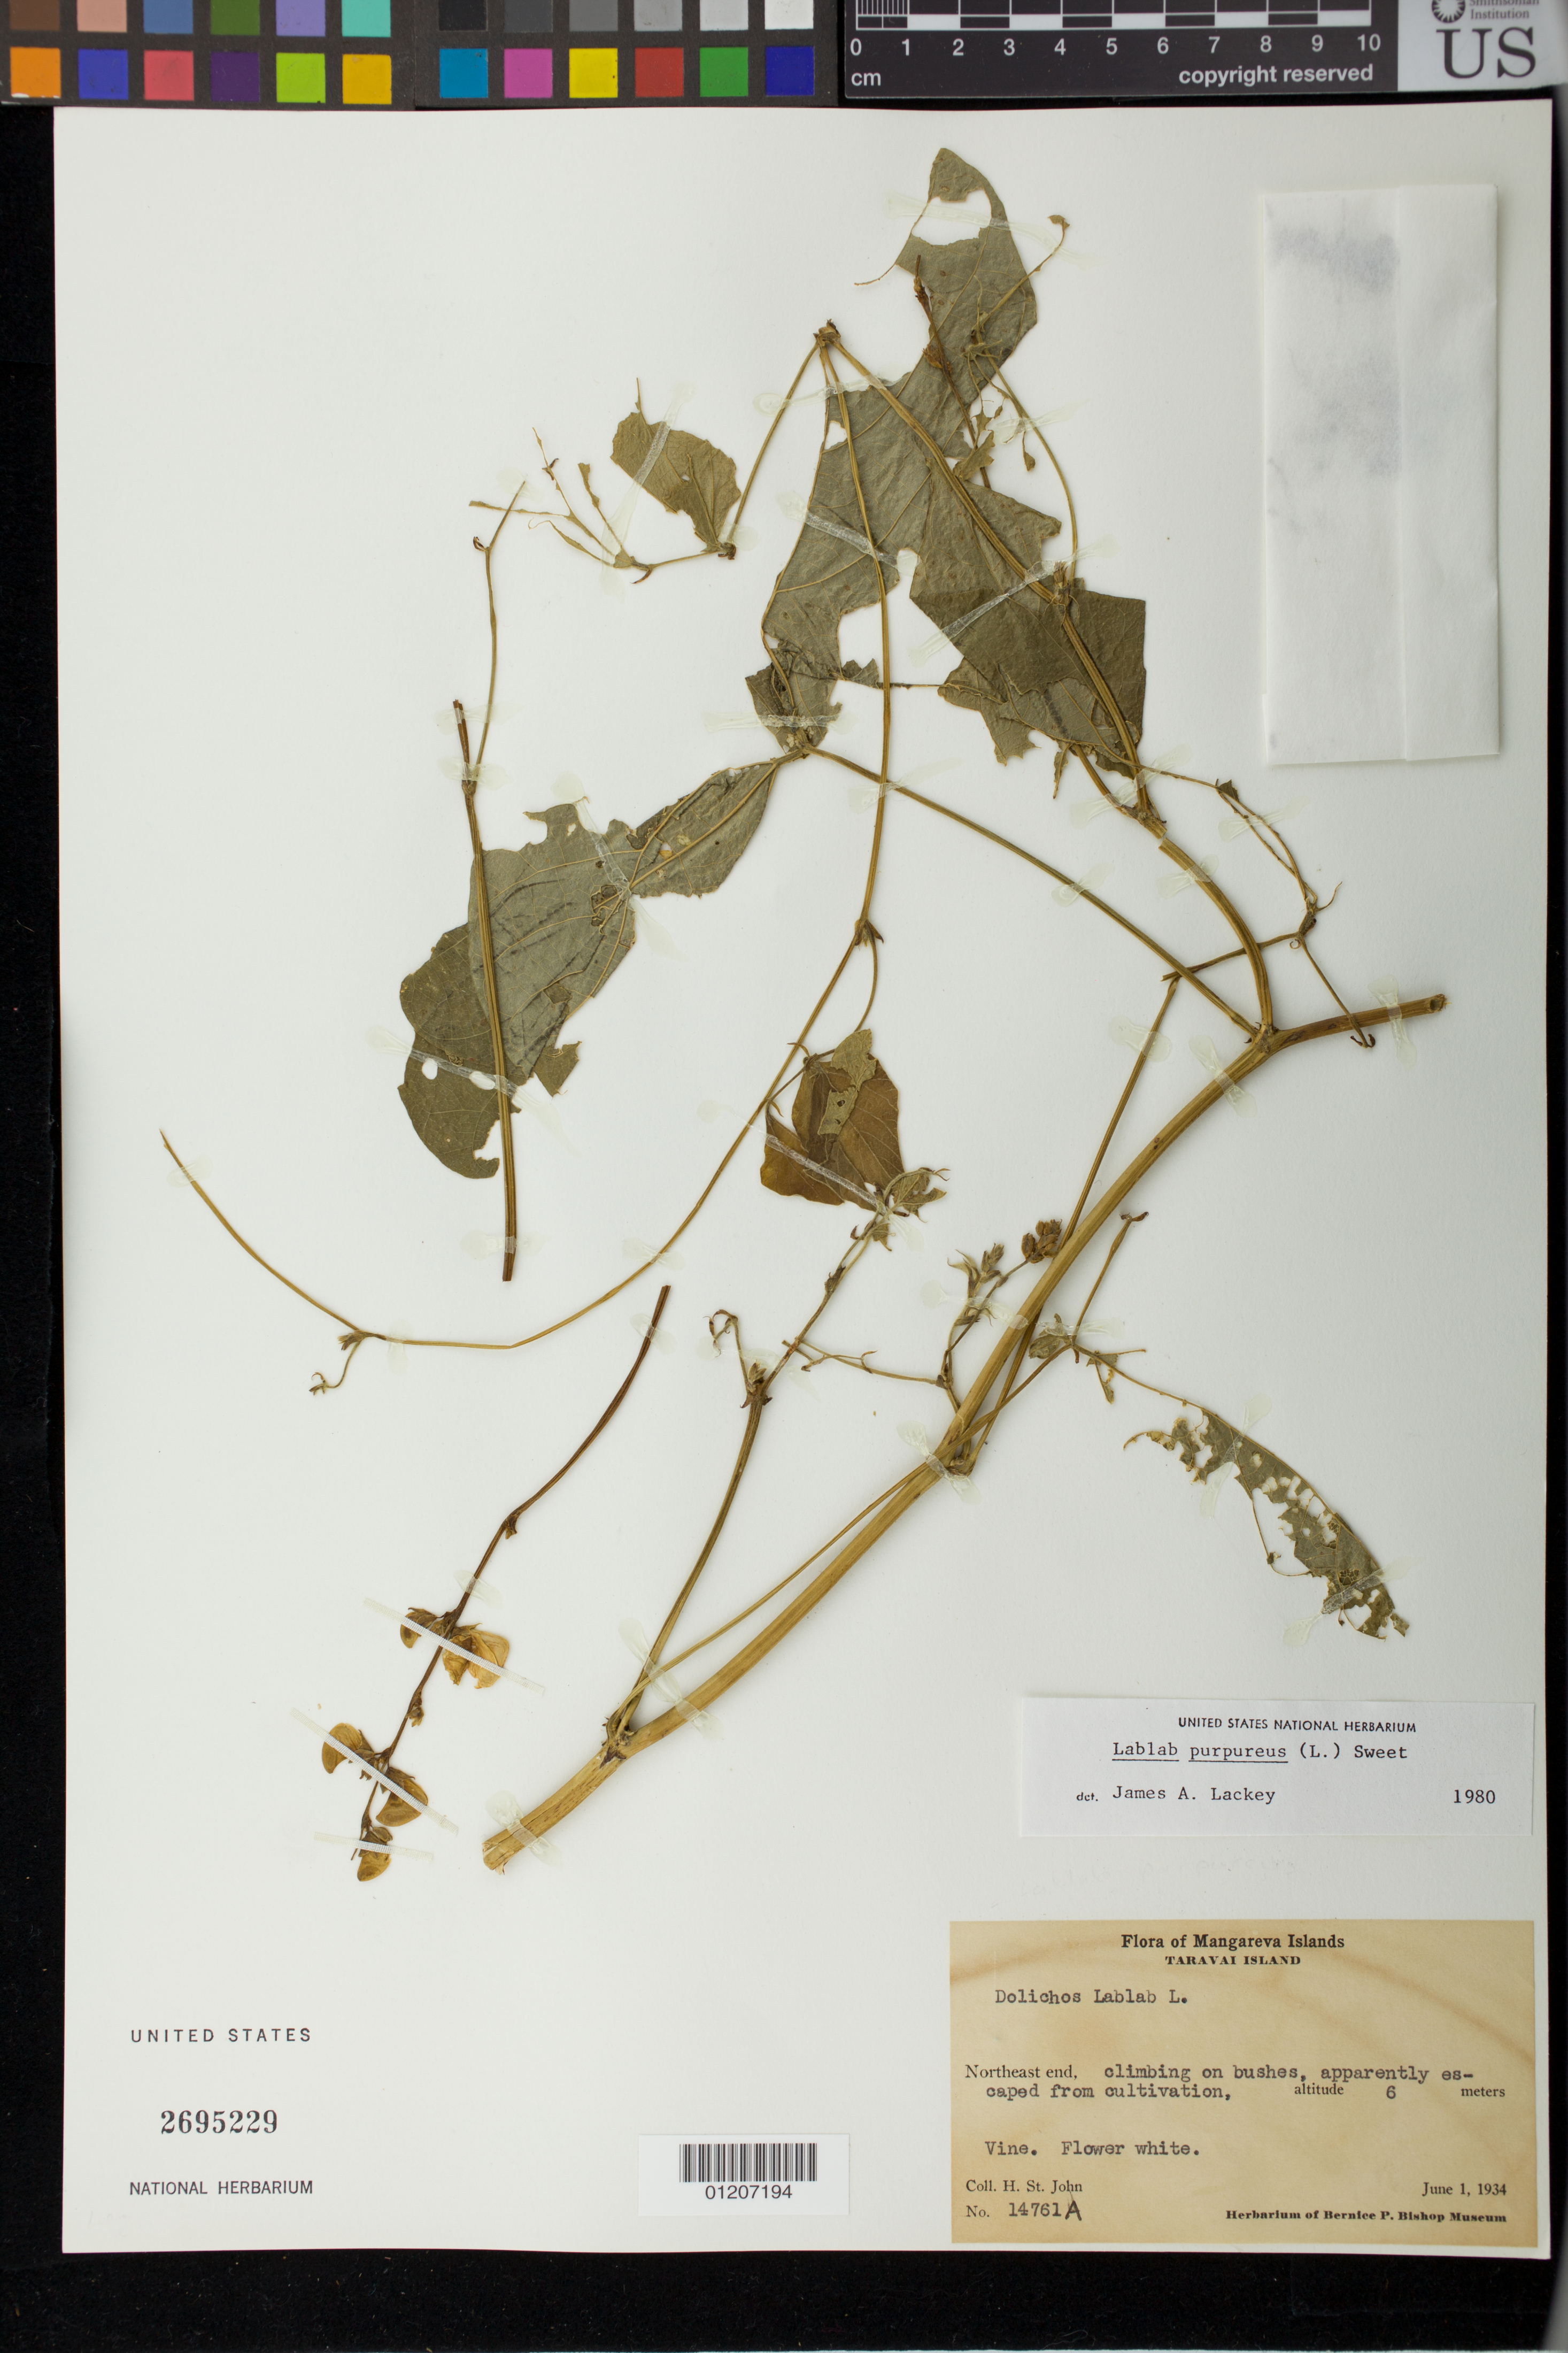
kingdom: Plantae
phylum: Tracheophyta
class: Magnoliopsida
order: Fabales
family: Fabaceae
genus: Lablab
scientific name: Lablab purpureus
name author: (L.) Sweet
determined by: Lackey, James A.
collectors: H. St. John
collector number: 14761A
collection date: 1934-06-01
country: French Polynesia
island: Mangareva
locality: Mangareva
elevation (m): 6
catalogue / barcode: US 2695229